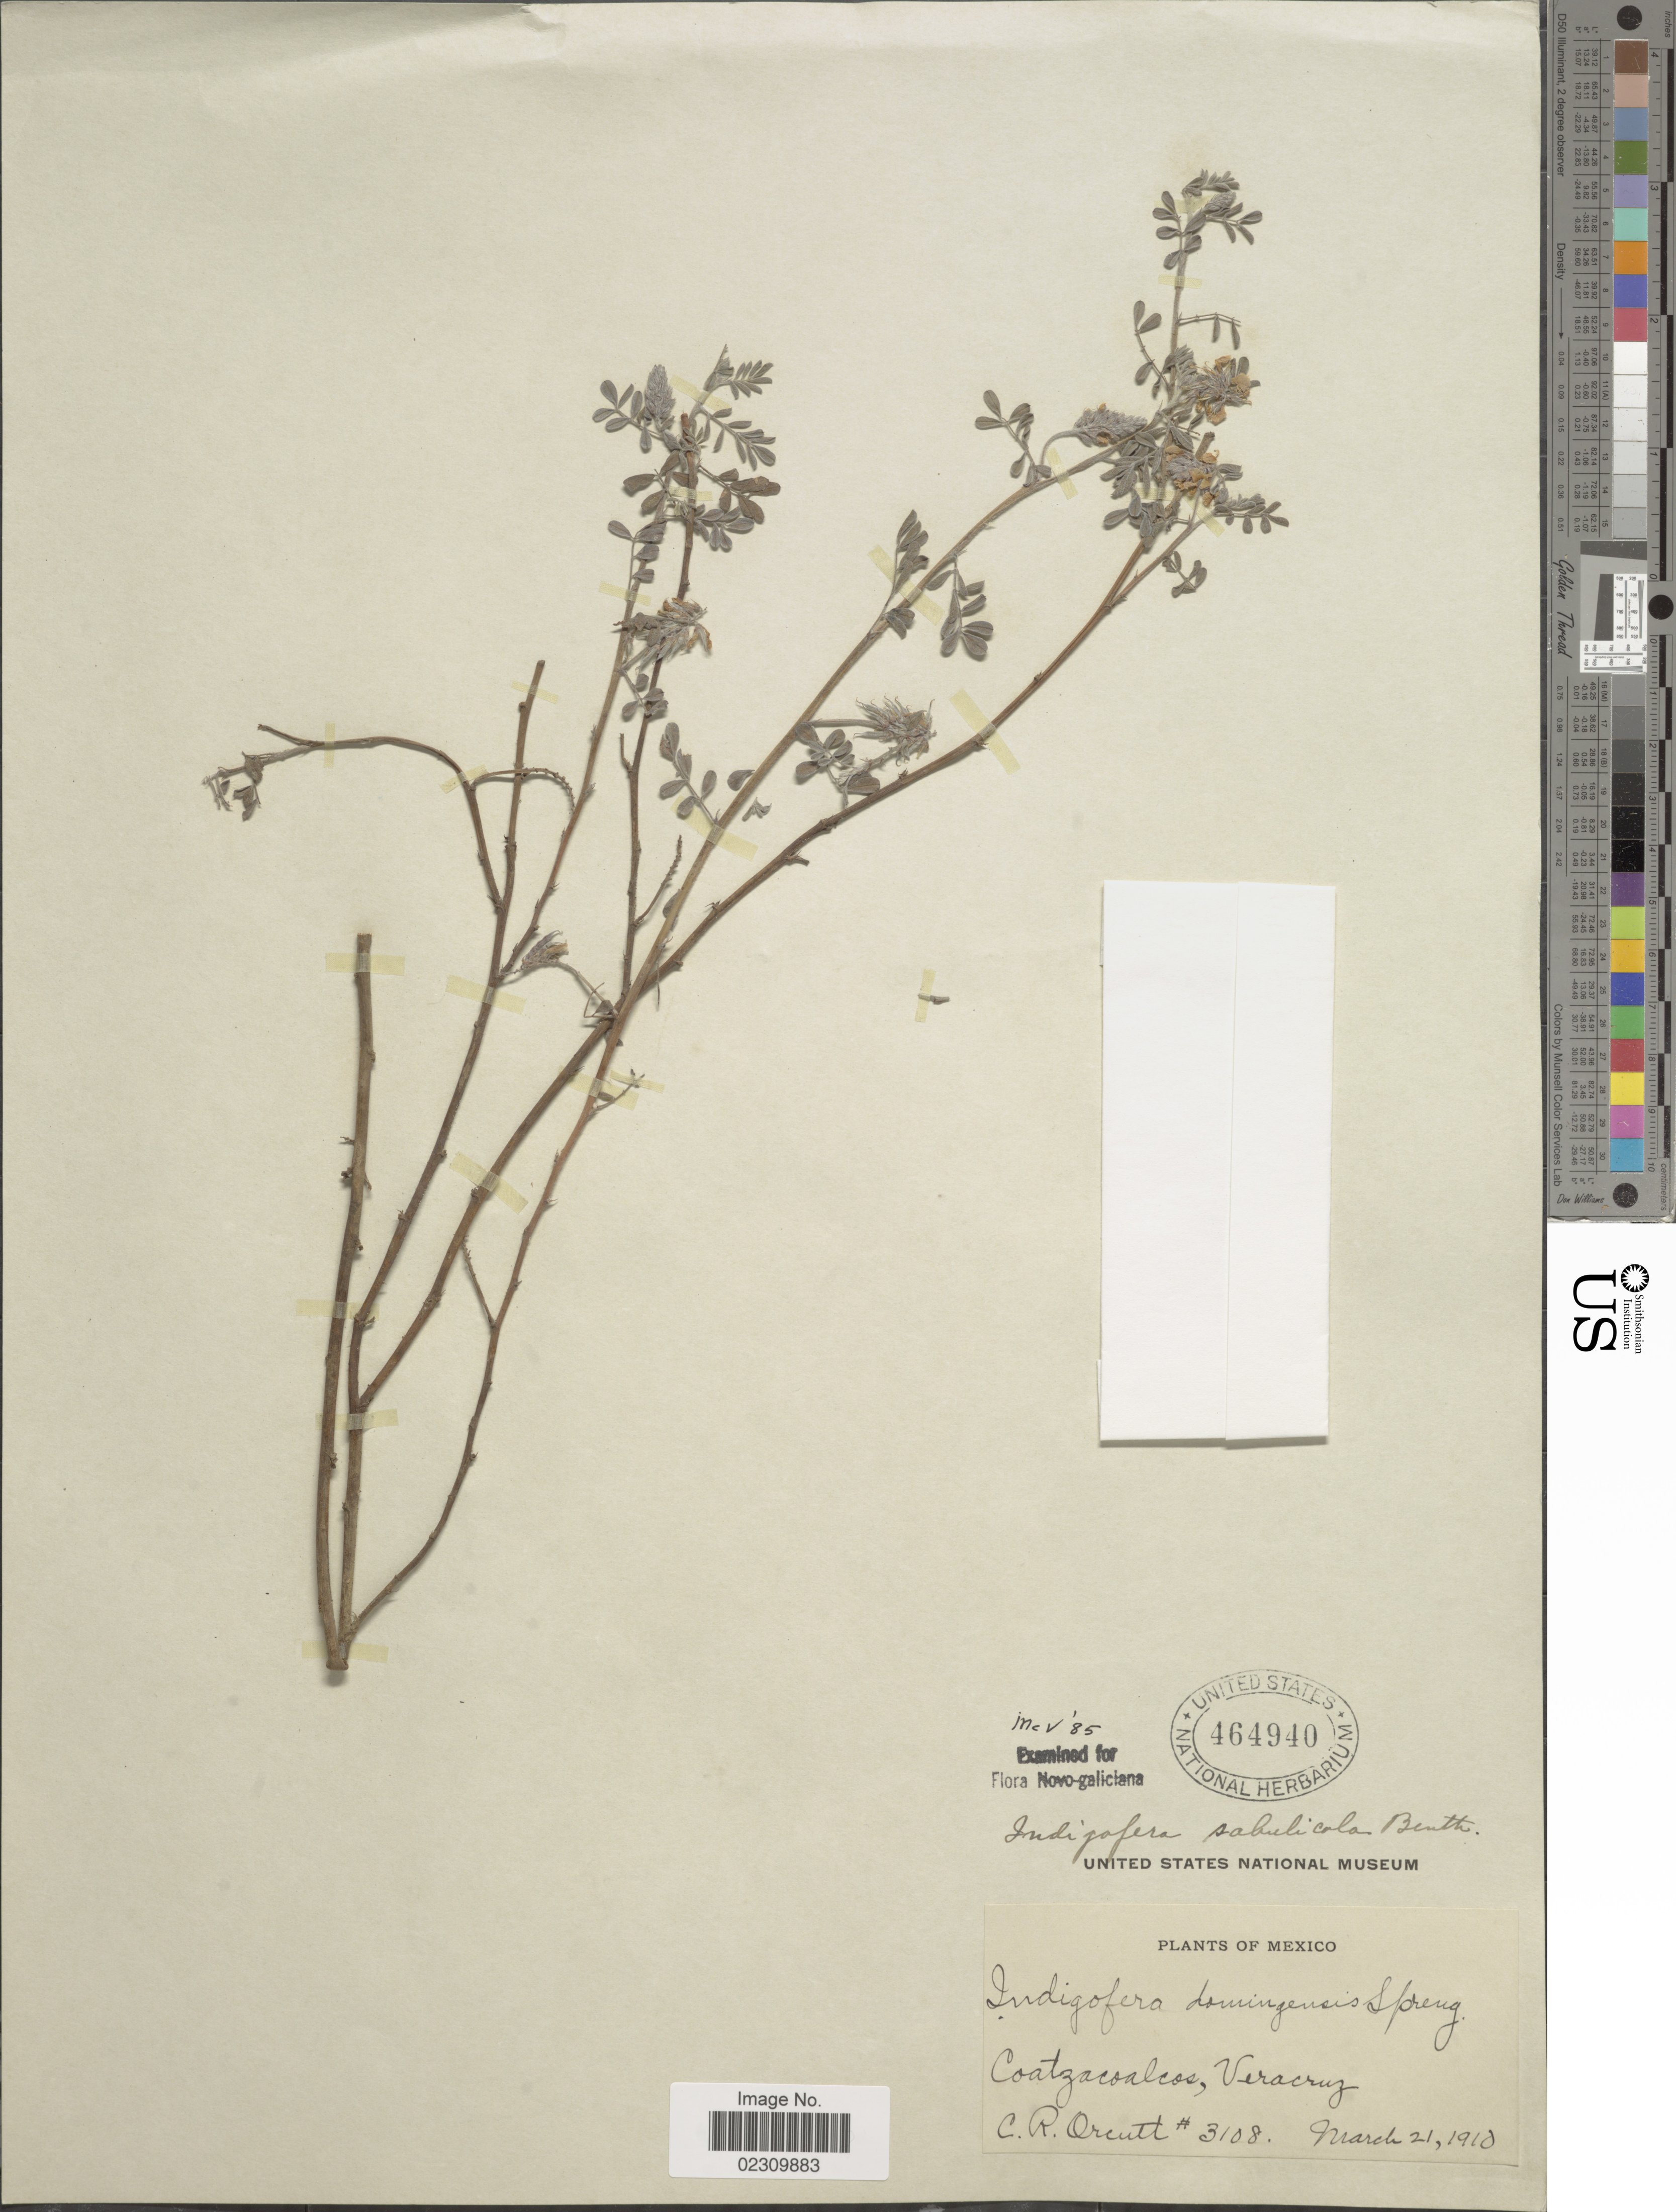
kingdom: Plantae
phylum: Tracheophyta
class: Magnoliopsida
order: Fabales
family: Fabaceae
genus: Indigofera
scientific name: Indigofera sabulicola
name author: Benth.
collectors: C. R. Orcutt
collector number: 3108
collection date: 1910-03-21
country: Mexico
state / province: Veracruz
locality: Coatzacoalcos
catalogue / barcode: US 464940